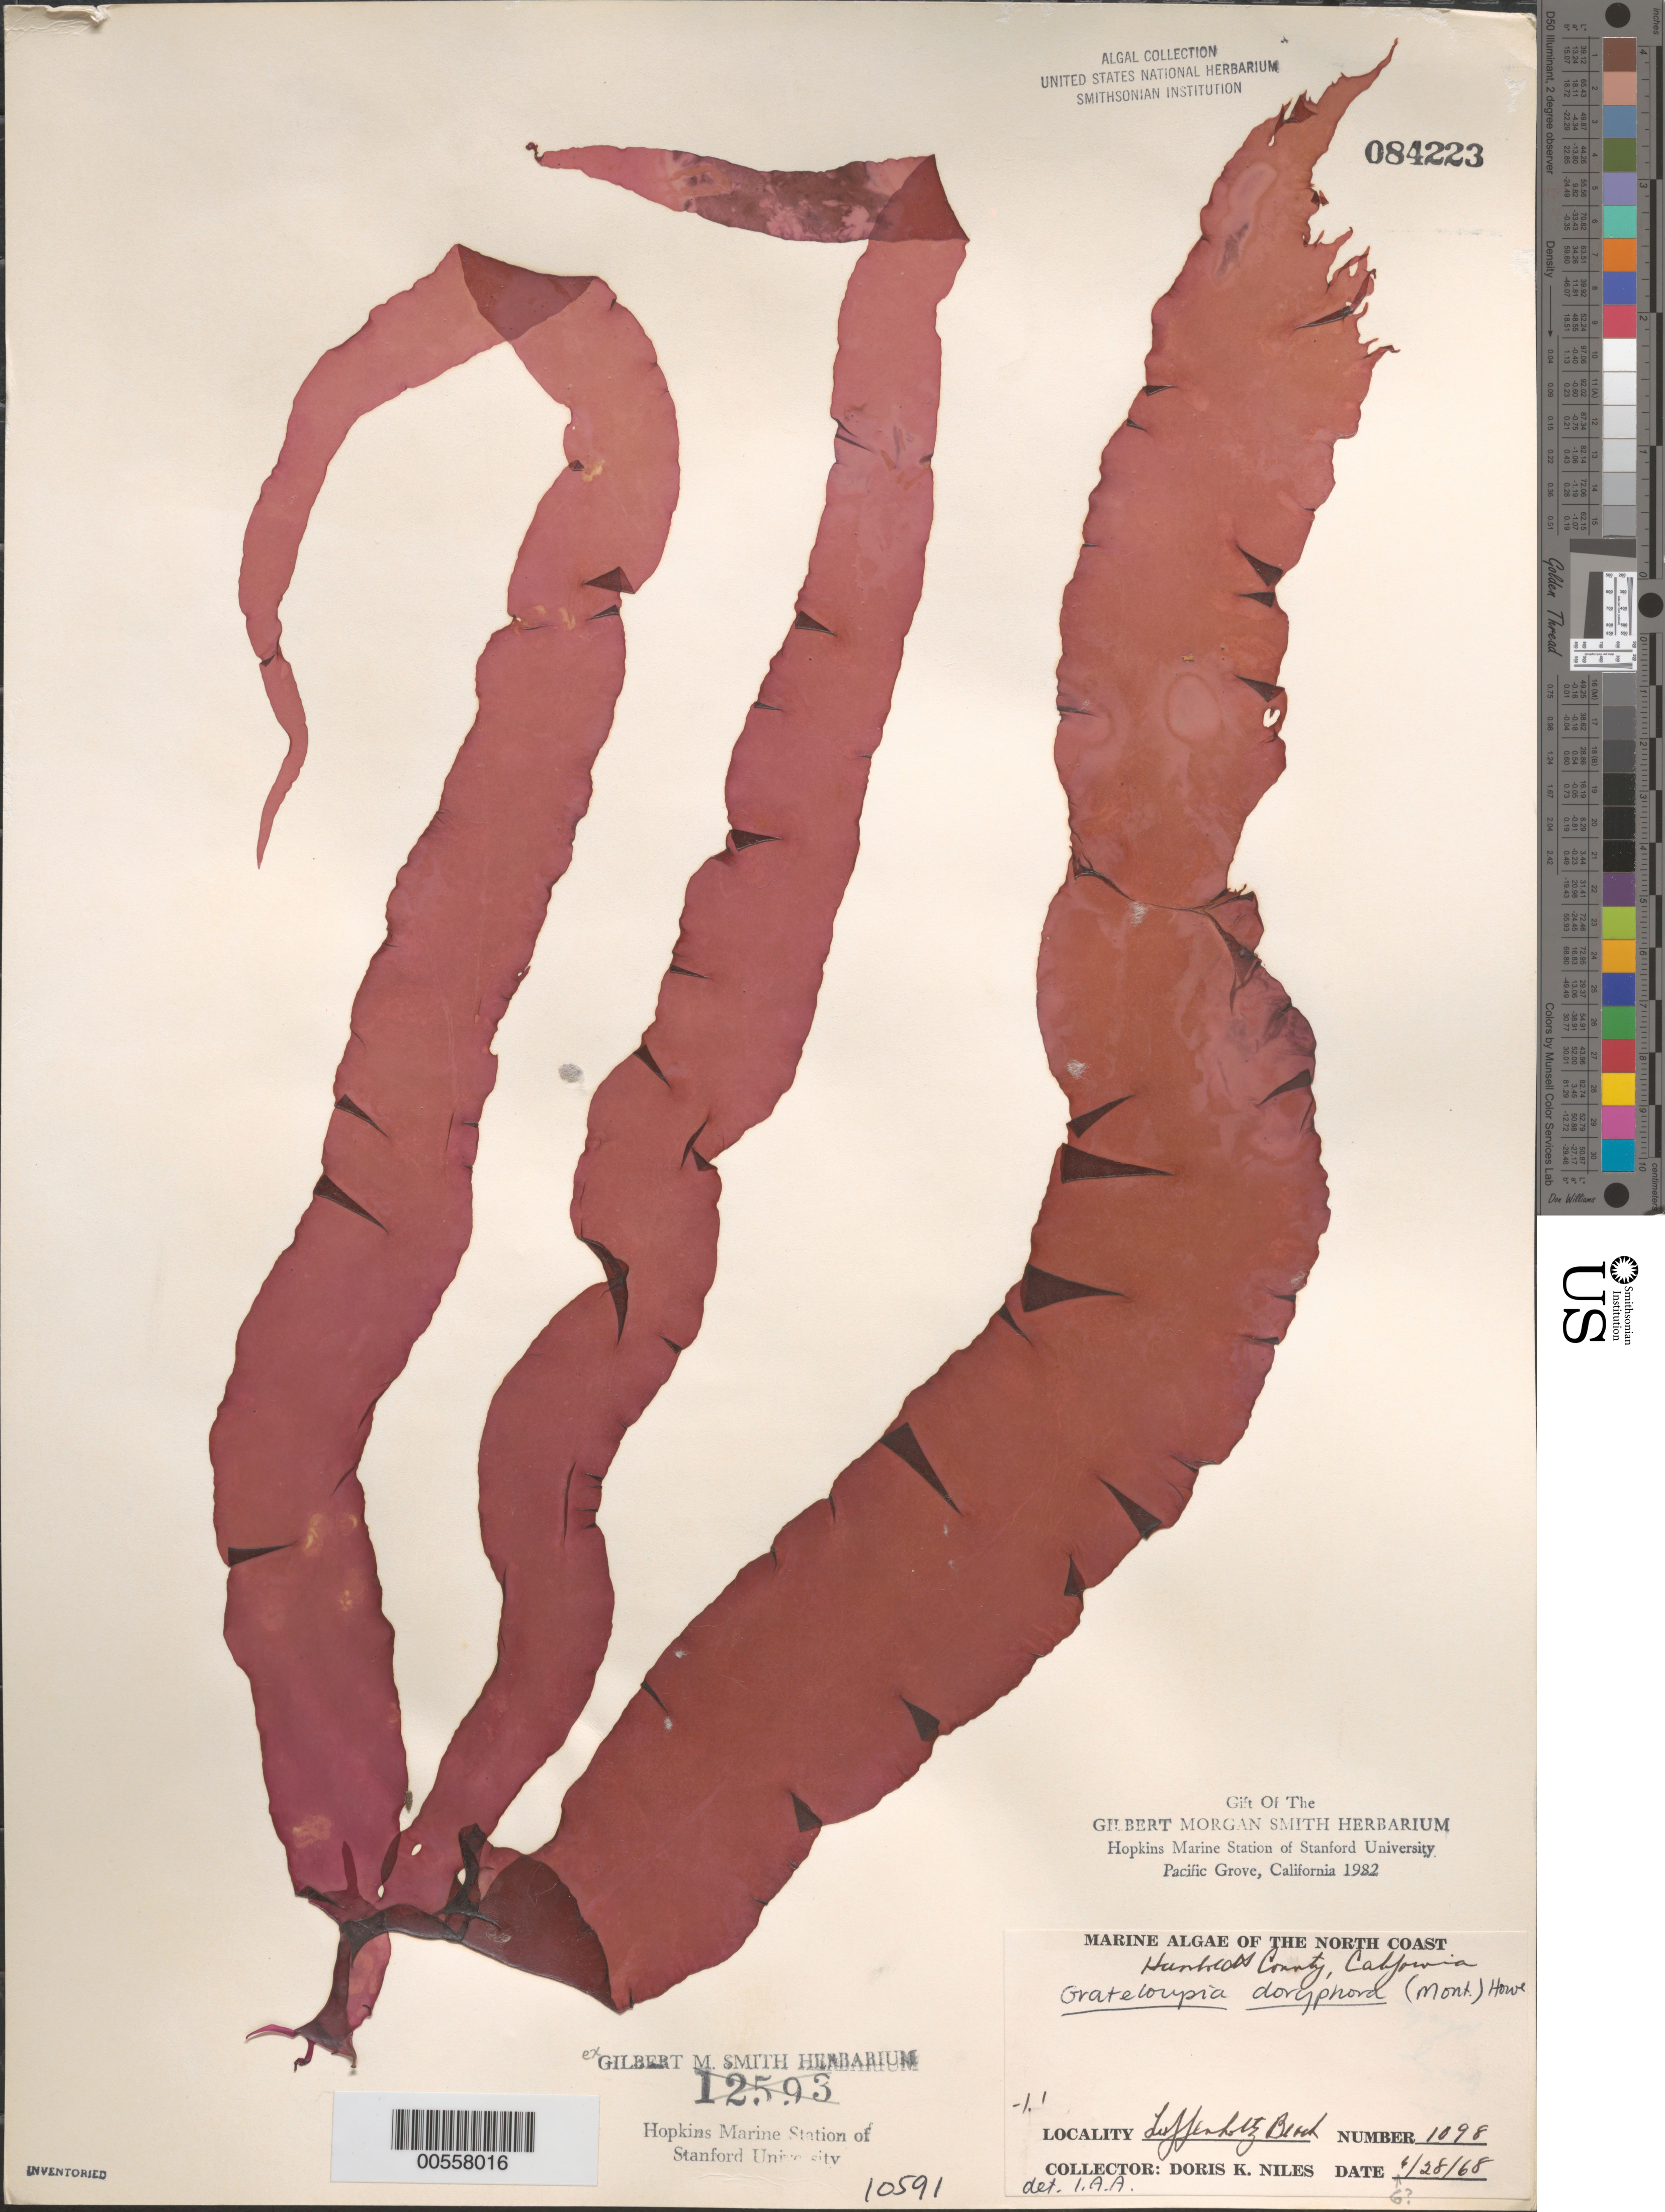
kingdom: Plantae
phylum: Rhodophyta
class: Florideophyceae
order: Halymeniales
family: Halymeniaceae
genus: Grateloupia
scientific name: Grateloupia doryphora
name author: (Mont.) Howe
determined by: Abbott, Isabella A.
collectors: D. Niles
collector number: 1098 & IAA 10591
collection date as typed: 28 Jun 1968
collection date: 1968-06-28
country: United States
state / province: California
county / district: Humboldt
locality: Luffenholtz Beach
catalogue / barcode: US 84223